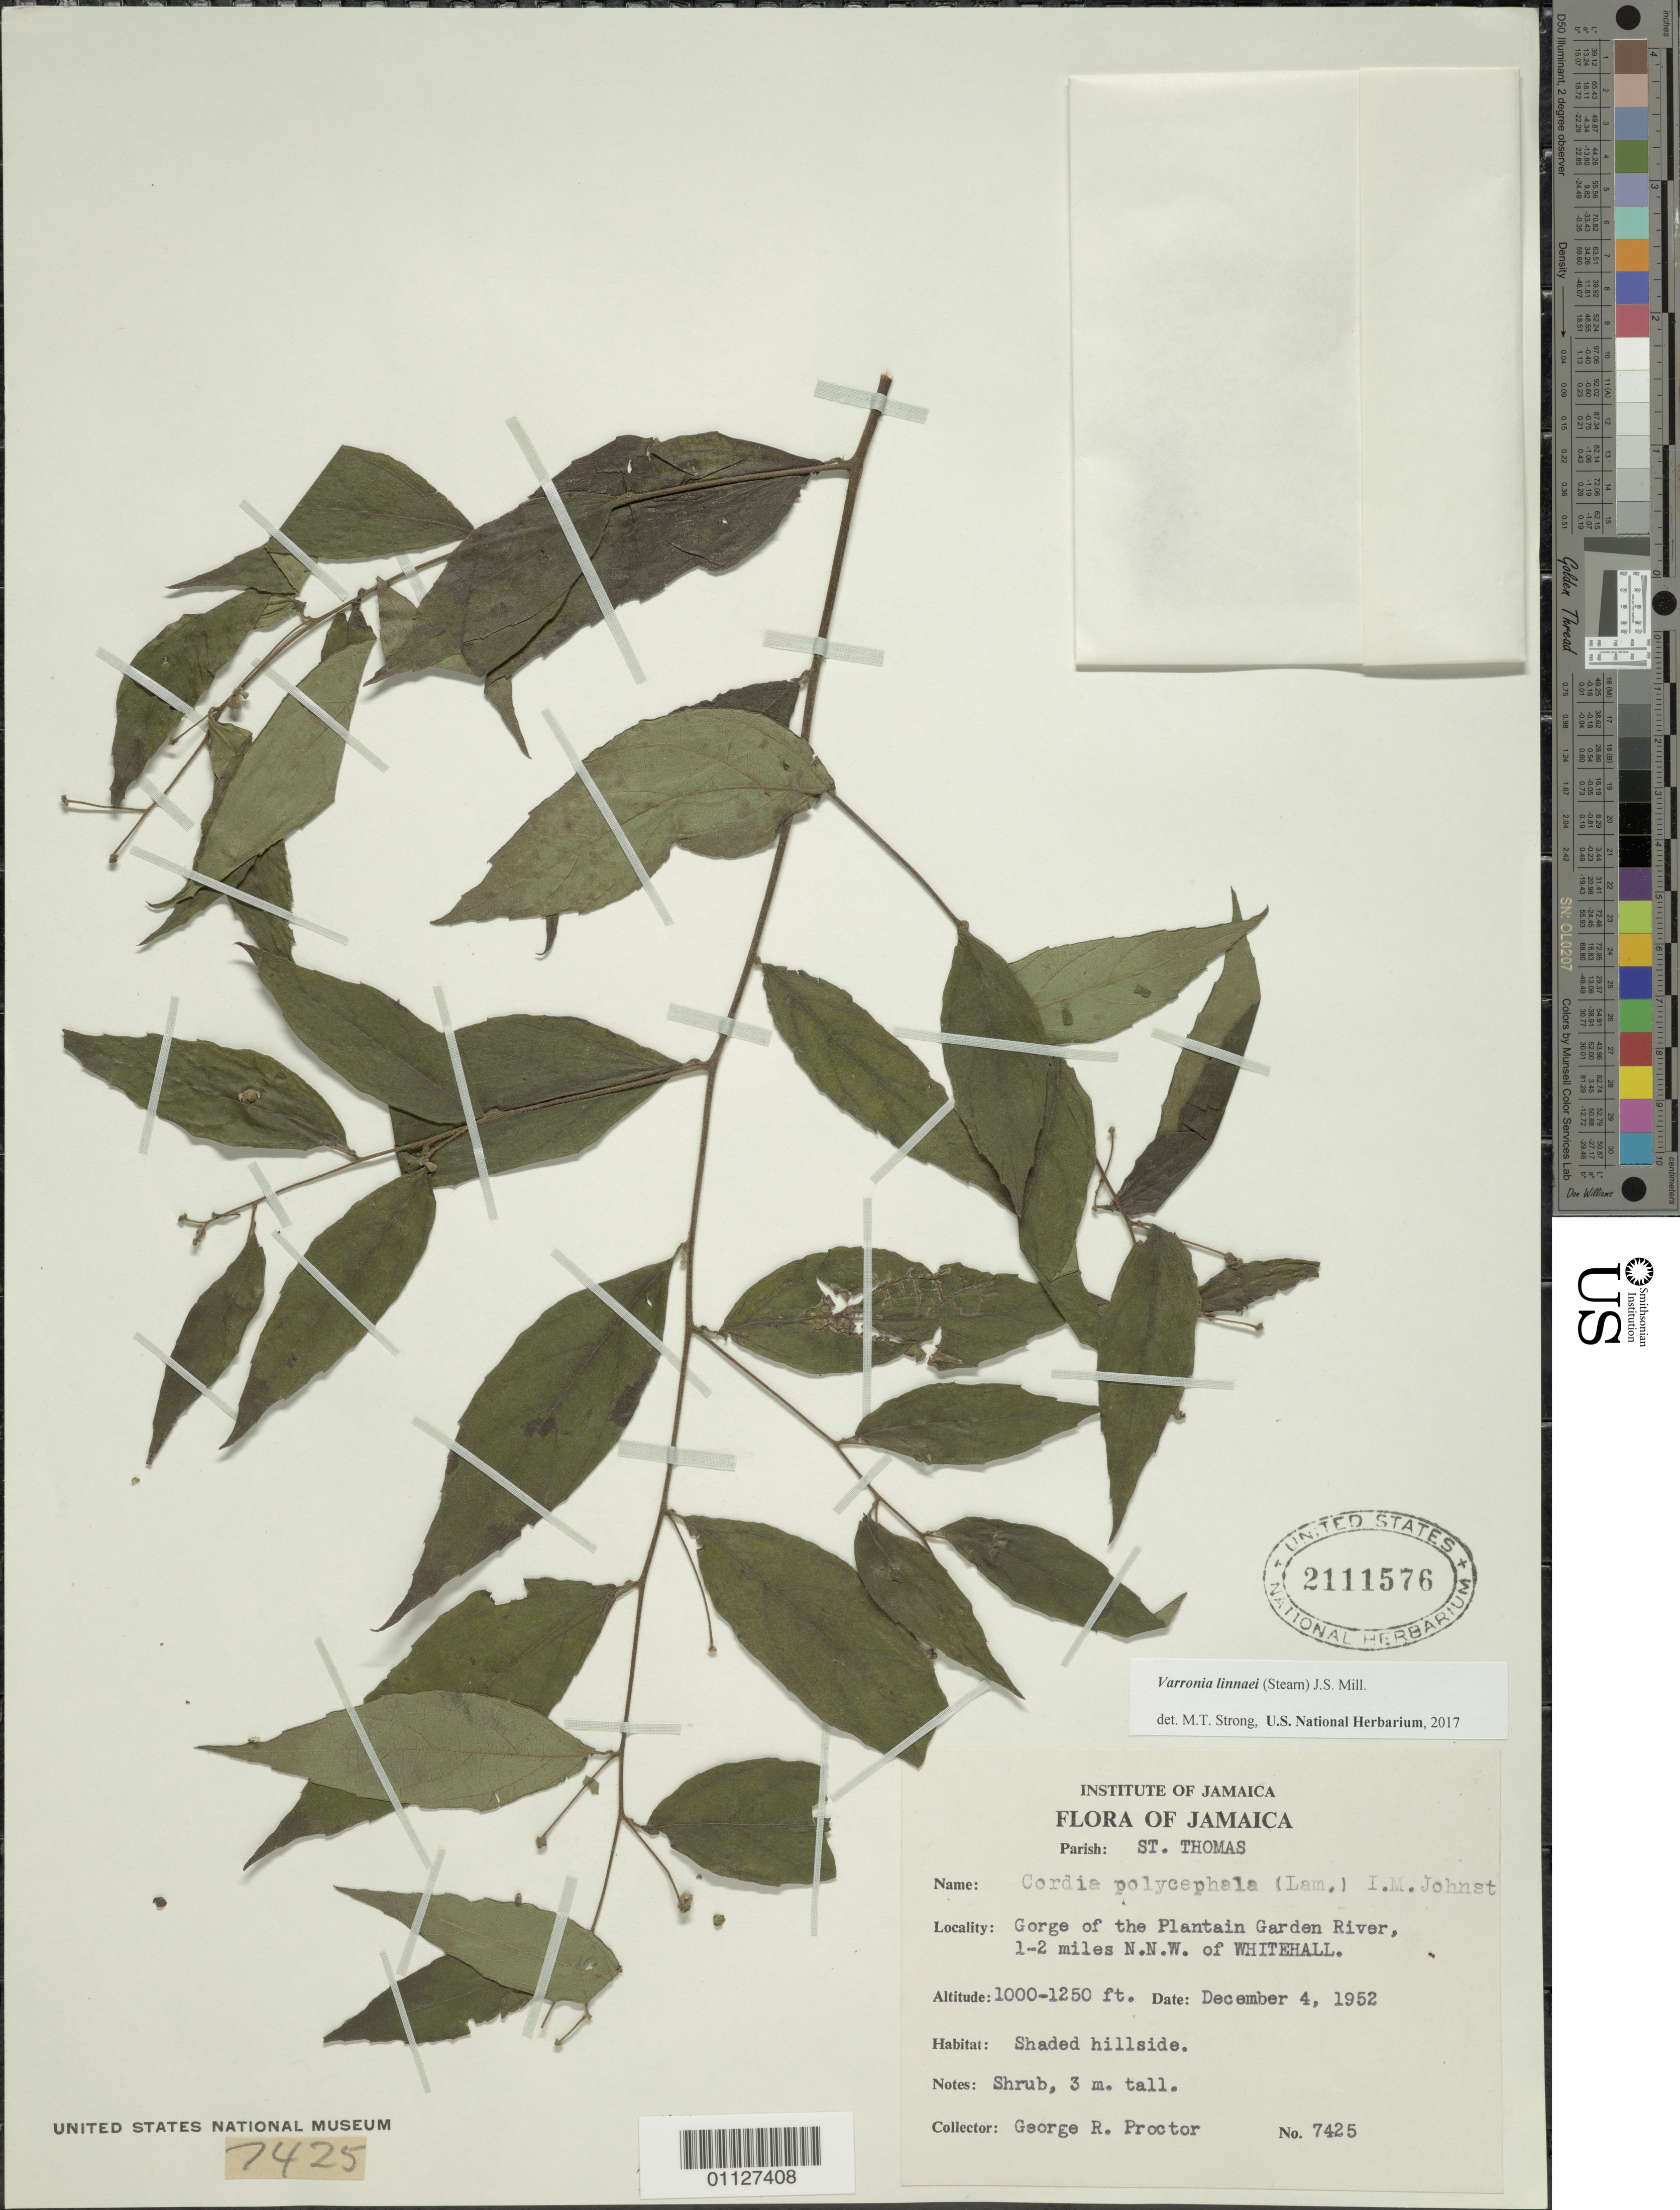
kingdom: Plantae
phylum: Tracheophyta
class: Magnoliopsida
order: Boraginales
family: Cordiaceae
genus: Varronia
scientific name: Varronia linnaei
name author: (Stearn) J.S. Mill.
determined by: Strong, Mark T., (BOT), Smithsonian Institution - National Museum of Natural History (UNITED STATES)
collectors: G. R. Proctor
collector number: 7425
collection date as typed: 04 Dec 1952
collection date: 1952-12-04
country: Jamaica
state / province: Saint Thomas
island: Jamaica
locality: Gorge of the Plantain Garden River, 1-2 mi NNW of Whitehall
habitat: shaded hillside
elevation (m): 305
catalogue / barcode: US 2111576